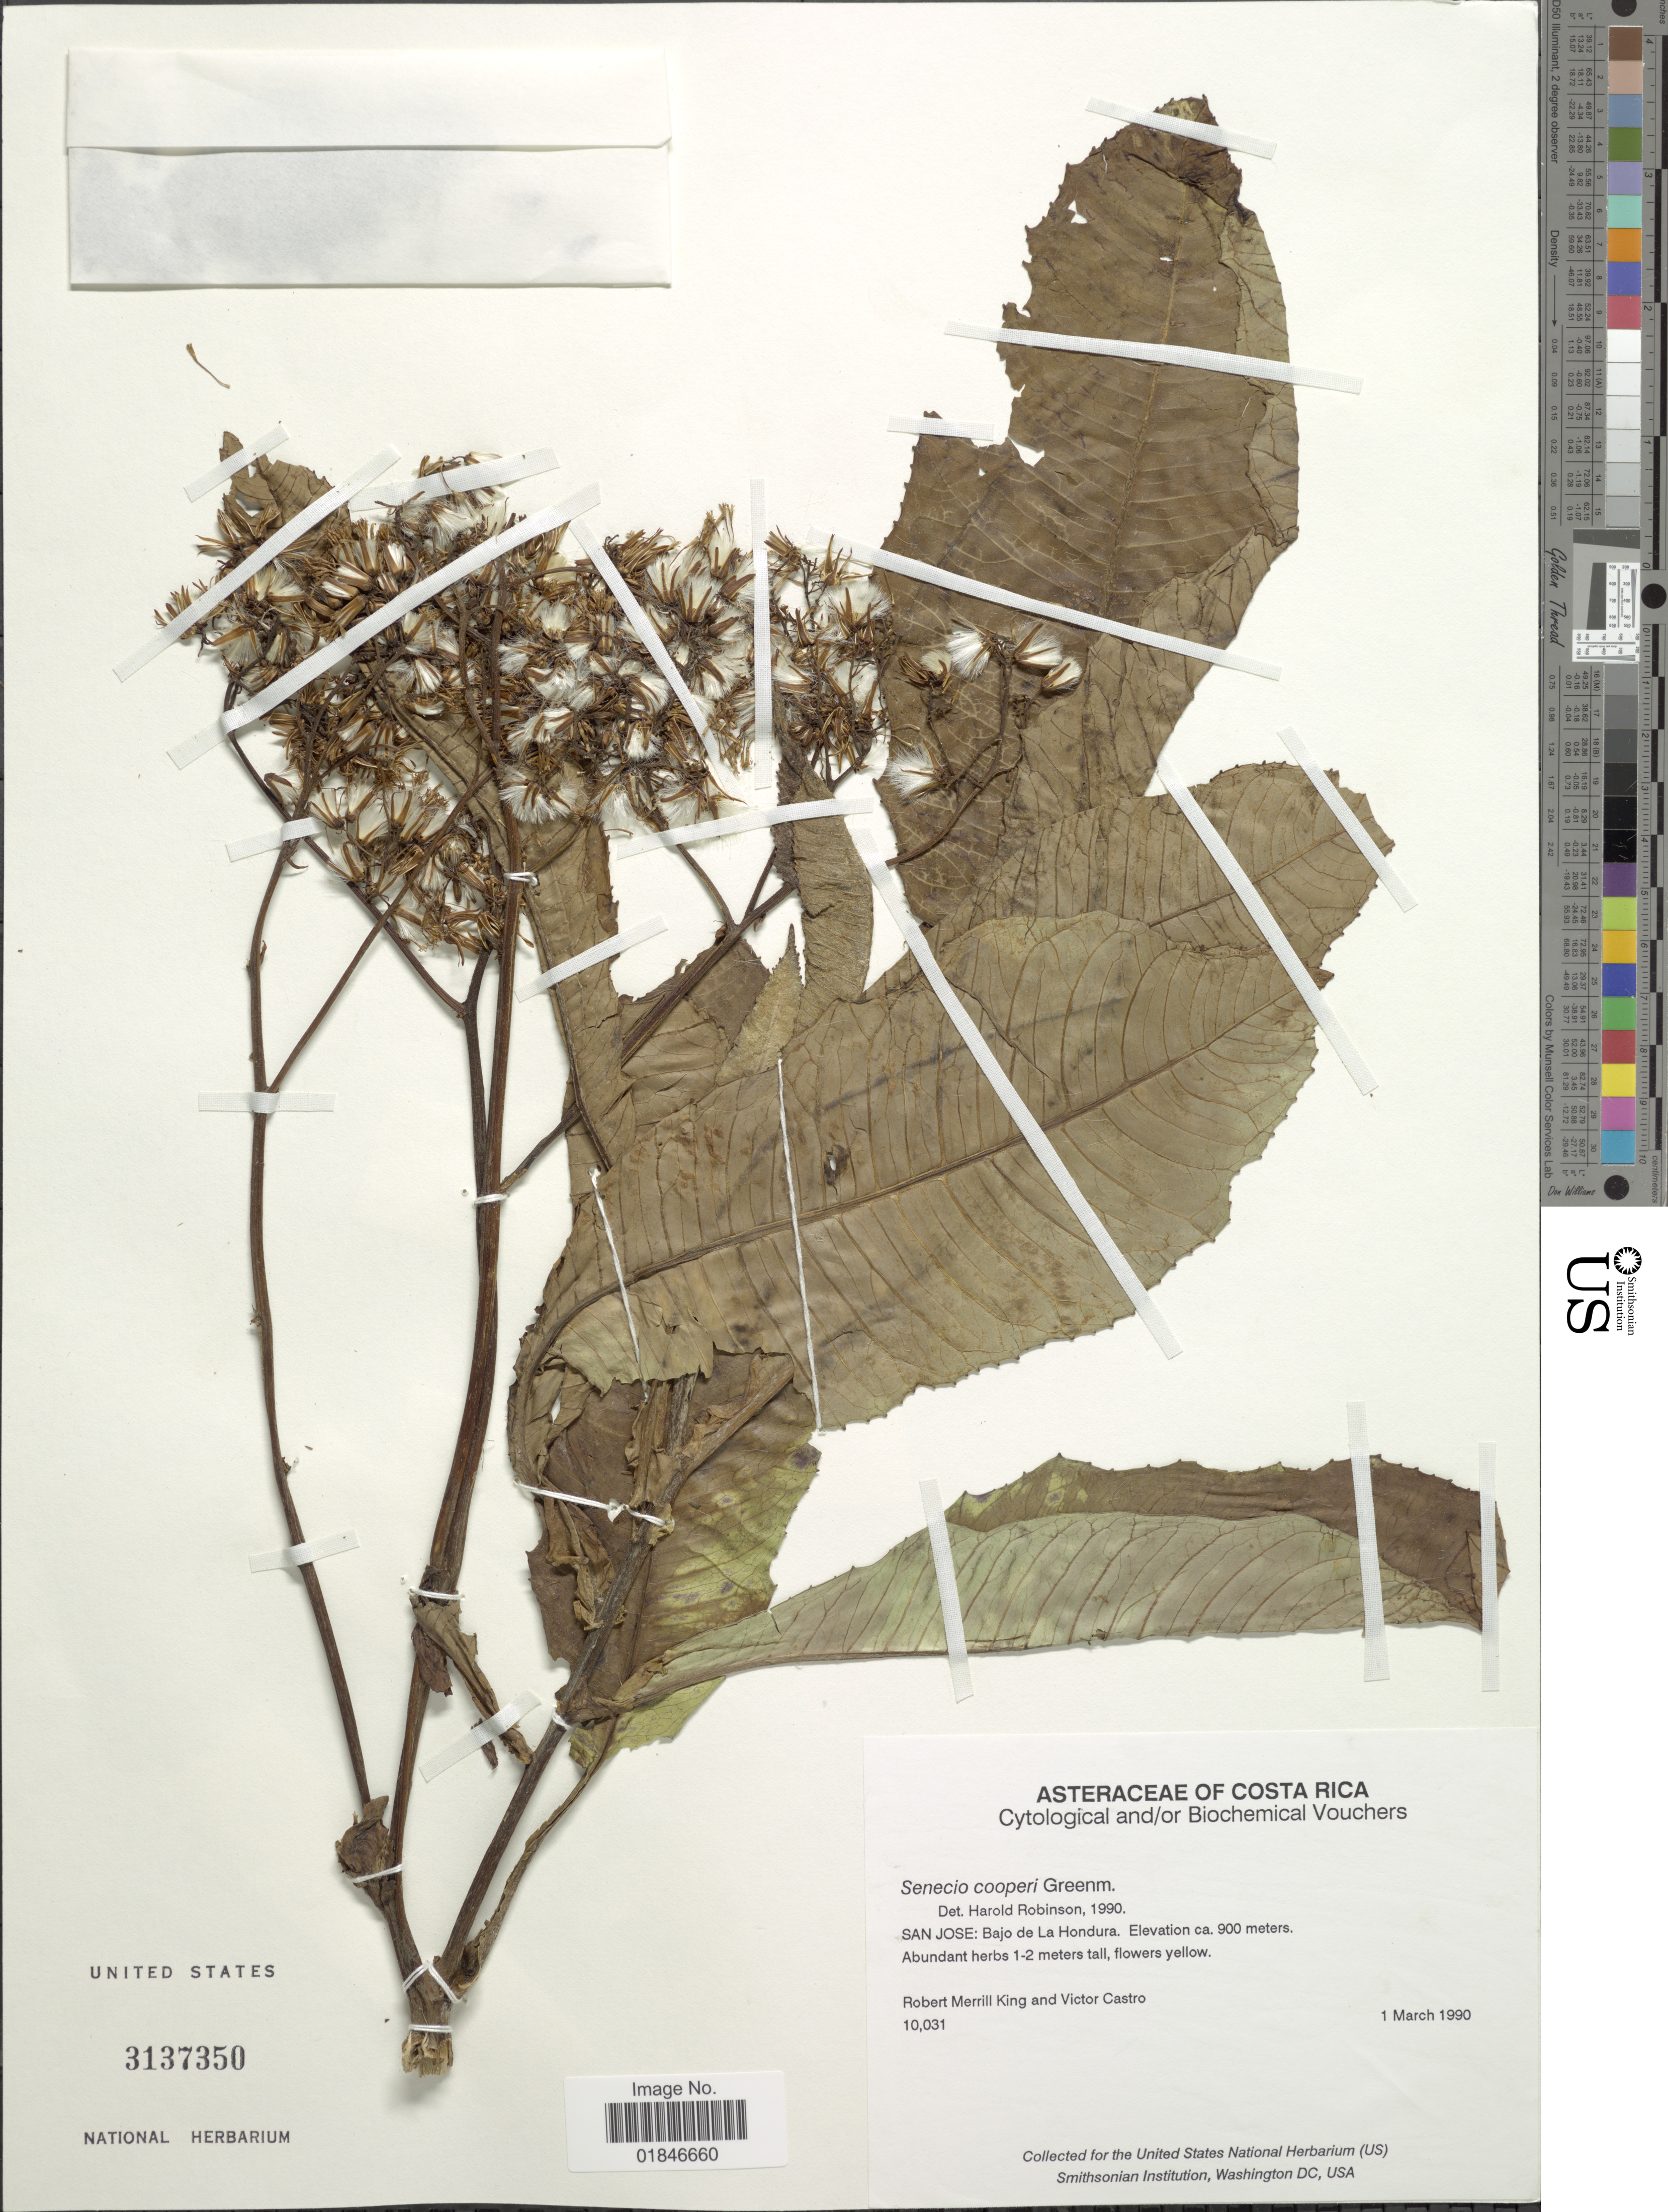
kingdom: Plantae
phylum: Tracheophyta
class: Magnoliopsida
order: Asterales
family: Asteraceae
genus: Jessea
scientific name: Jessea megaphylla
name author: (Greenm.) H. Rob. & Cuatrec.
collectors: R. M. King & V. Castro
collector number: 10031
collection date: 1990-03-01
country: Costa Rica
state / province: San José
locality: San Jose: Bajo de La Hondura.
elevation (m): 900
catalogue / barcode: US 3137350